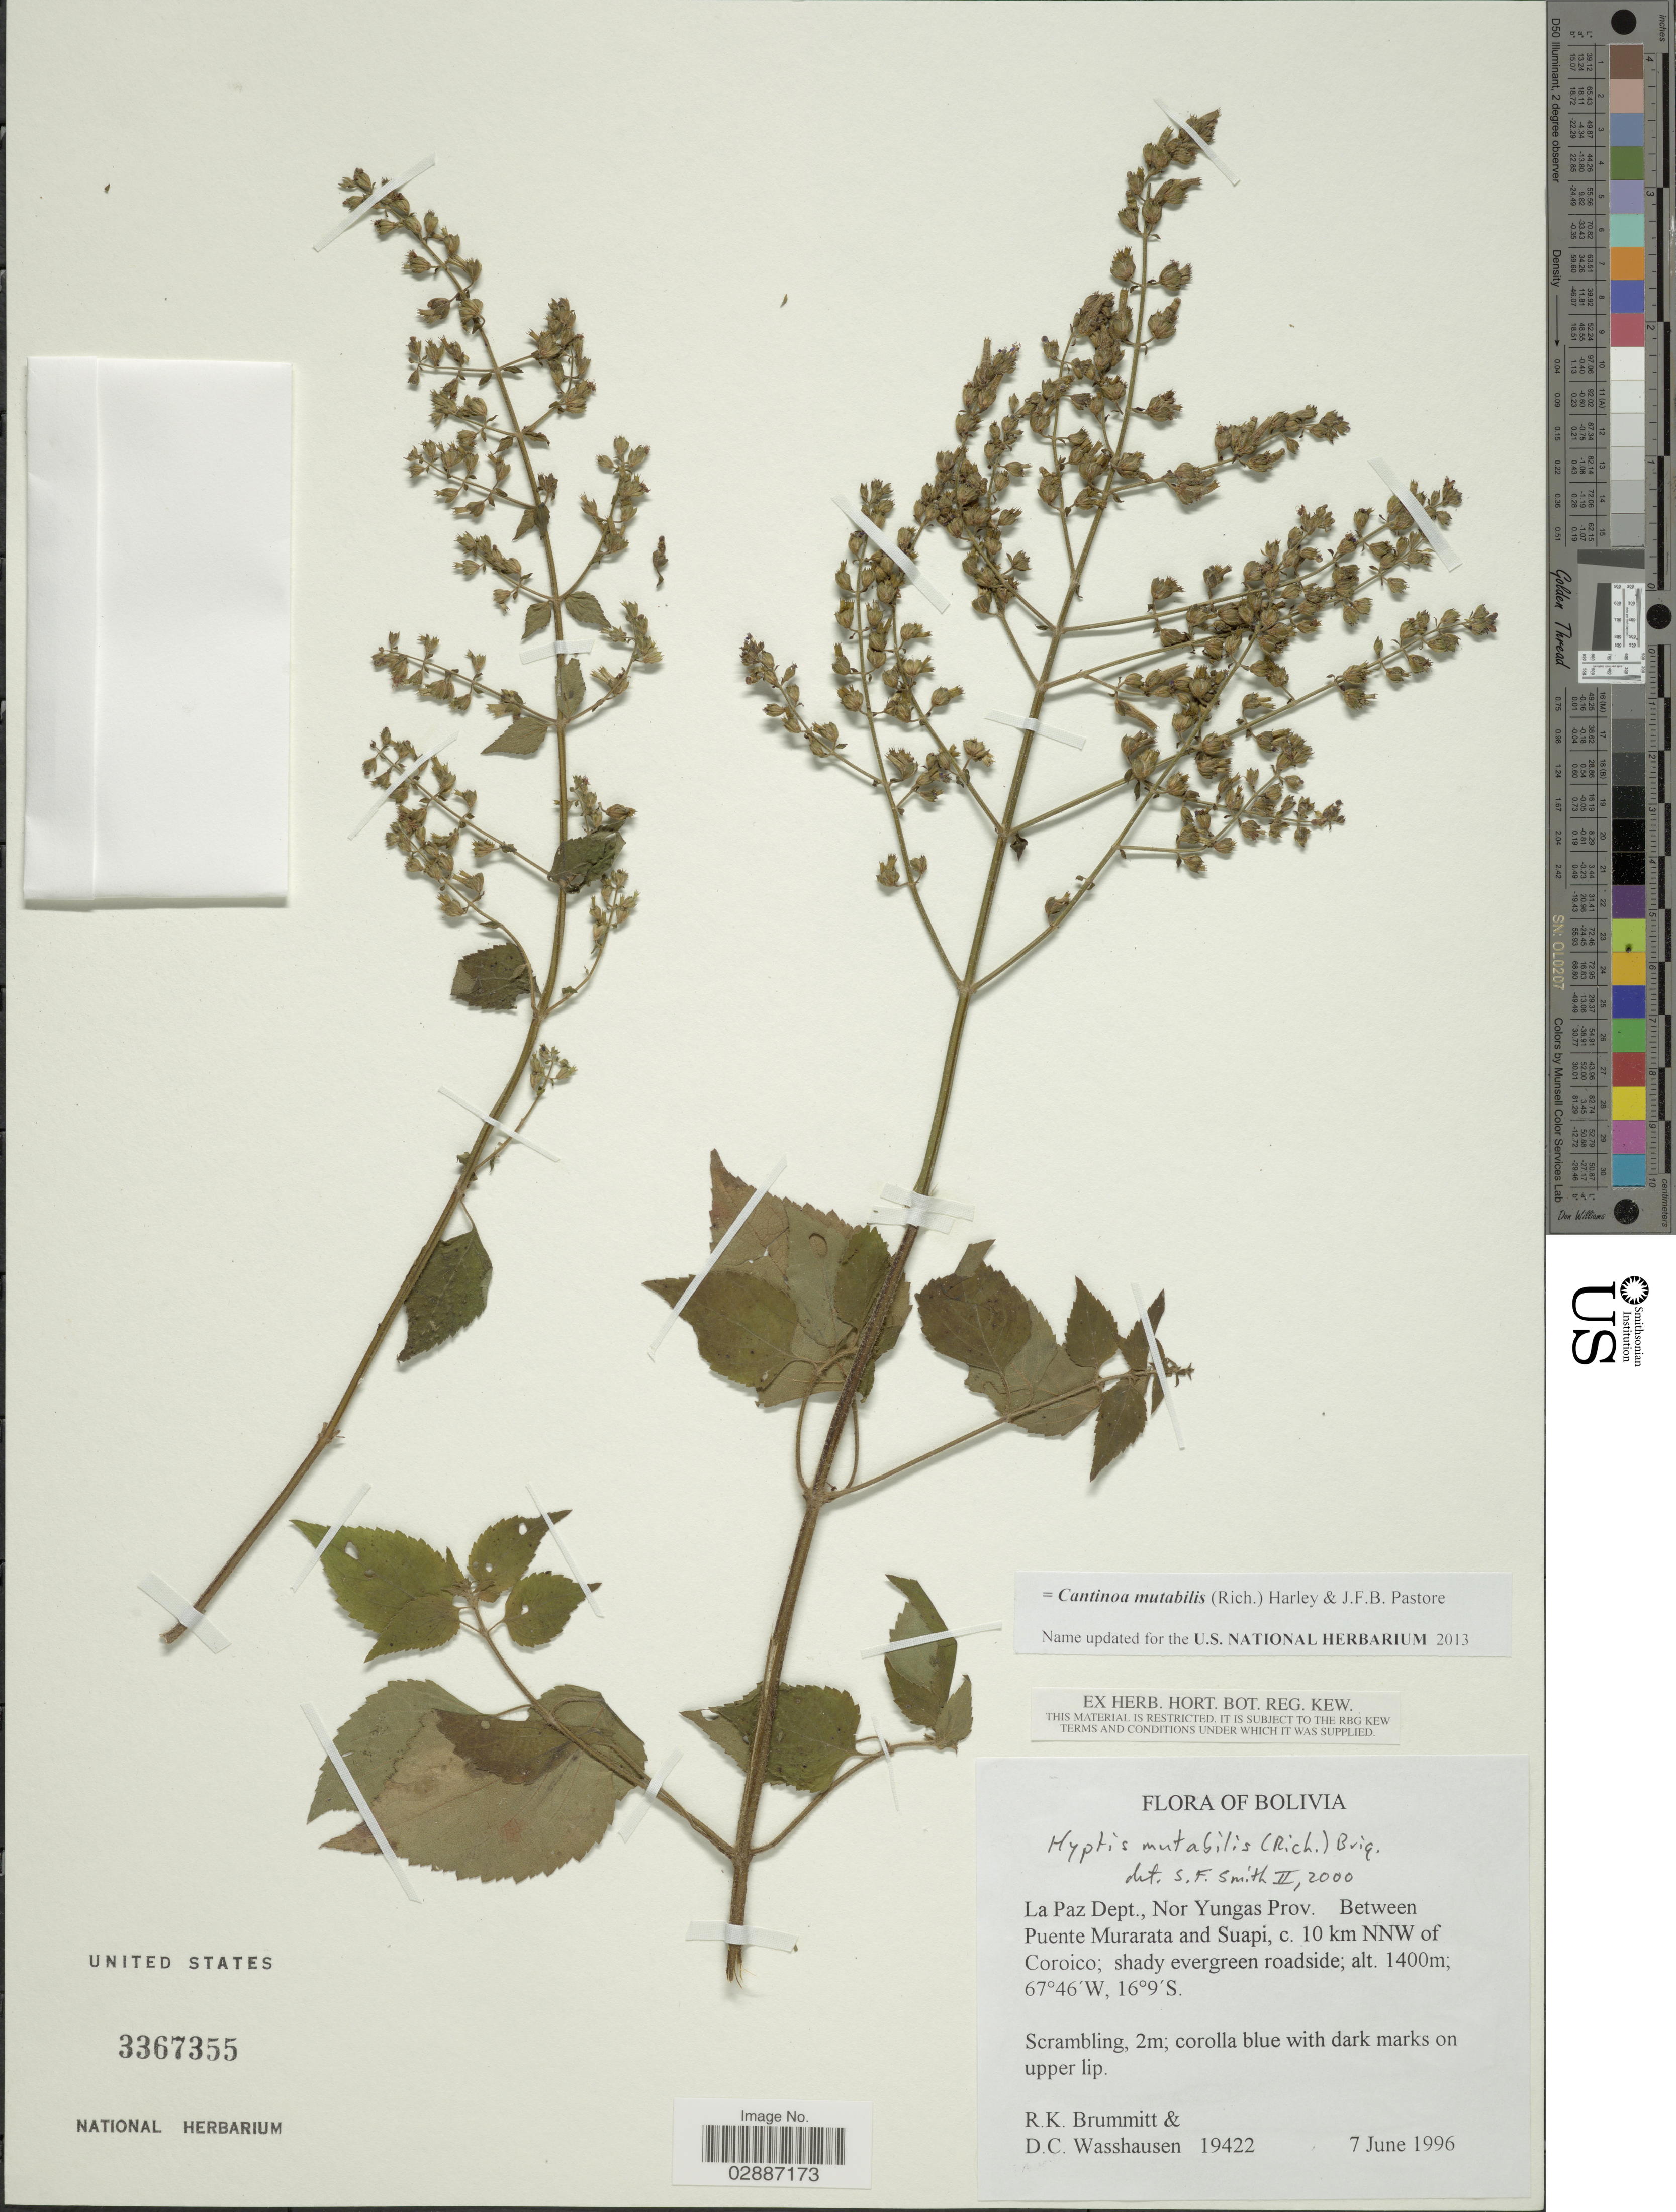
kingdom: Plantae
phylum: Tracheophyta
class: Magnoliopsida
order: Lamiales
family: Lamiaceae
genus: Cantinoa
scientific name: Cantinoa mutabilis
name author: (Epling) Harley & J.F.B. Pastore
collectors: R. K. Brummitt & D. C. Wasshausen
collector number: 19422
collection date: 1996-06-07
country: Bolivia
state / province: La Paz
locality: La Paz Dept., Nor Yungas Prov. Between Puente Murarata and Suapi, c. 10 km NNW of Coroico.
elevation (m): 1400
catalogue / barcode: US 3367355